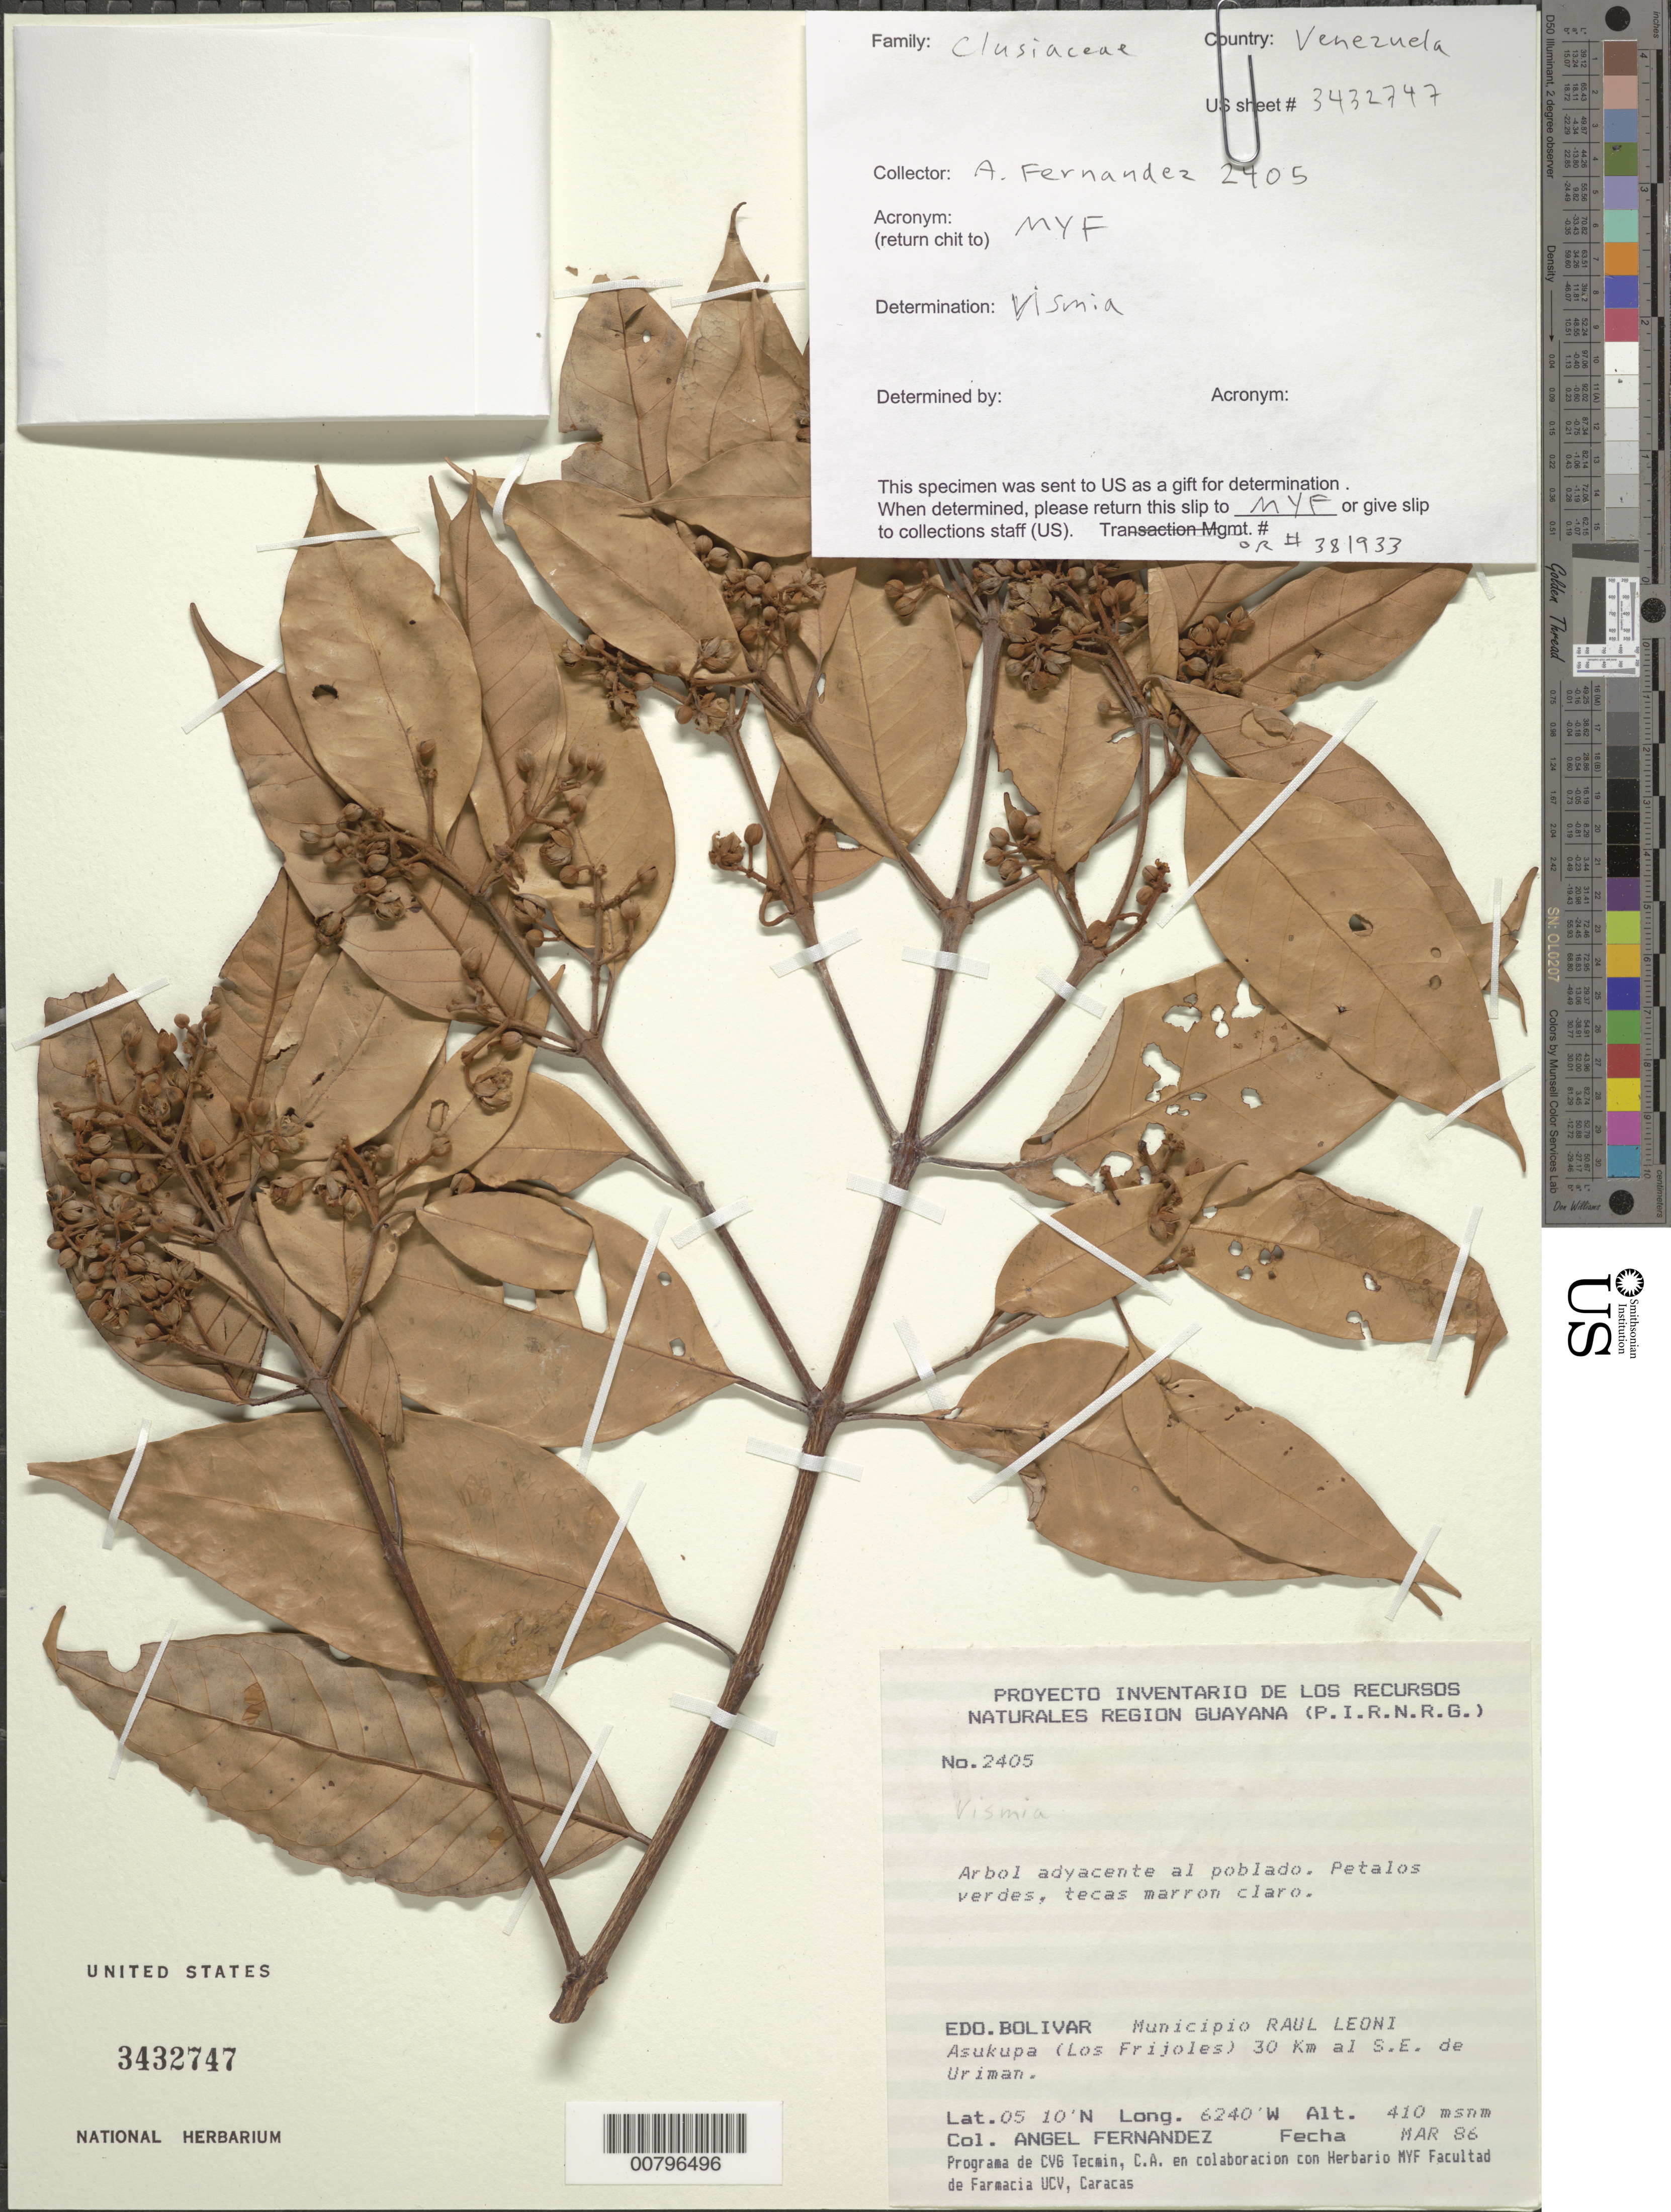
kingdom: Plantae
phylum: Tracheophyta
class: Magnoliopsida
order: Malpighiales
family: Hypericaceae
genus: Vismia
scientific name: Vismia sp.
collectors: A. Fernández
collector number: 2405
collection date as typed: Mar-86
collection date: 1986-03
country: Venezuela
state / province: Bolívar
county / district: Angostura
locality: Mun. Raúl Leoni [=Angostura], Asukupa (Los Frijoles) 30 km SE de Uriman, N del Poblado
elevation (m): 410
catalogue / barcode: US 3432747